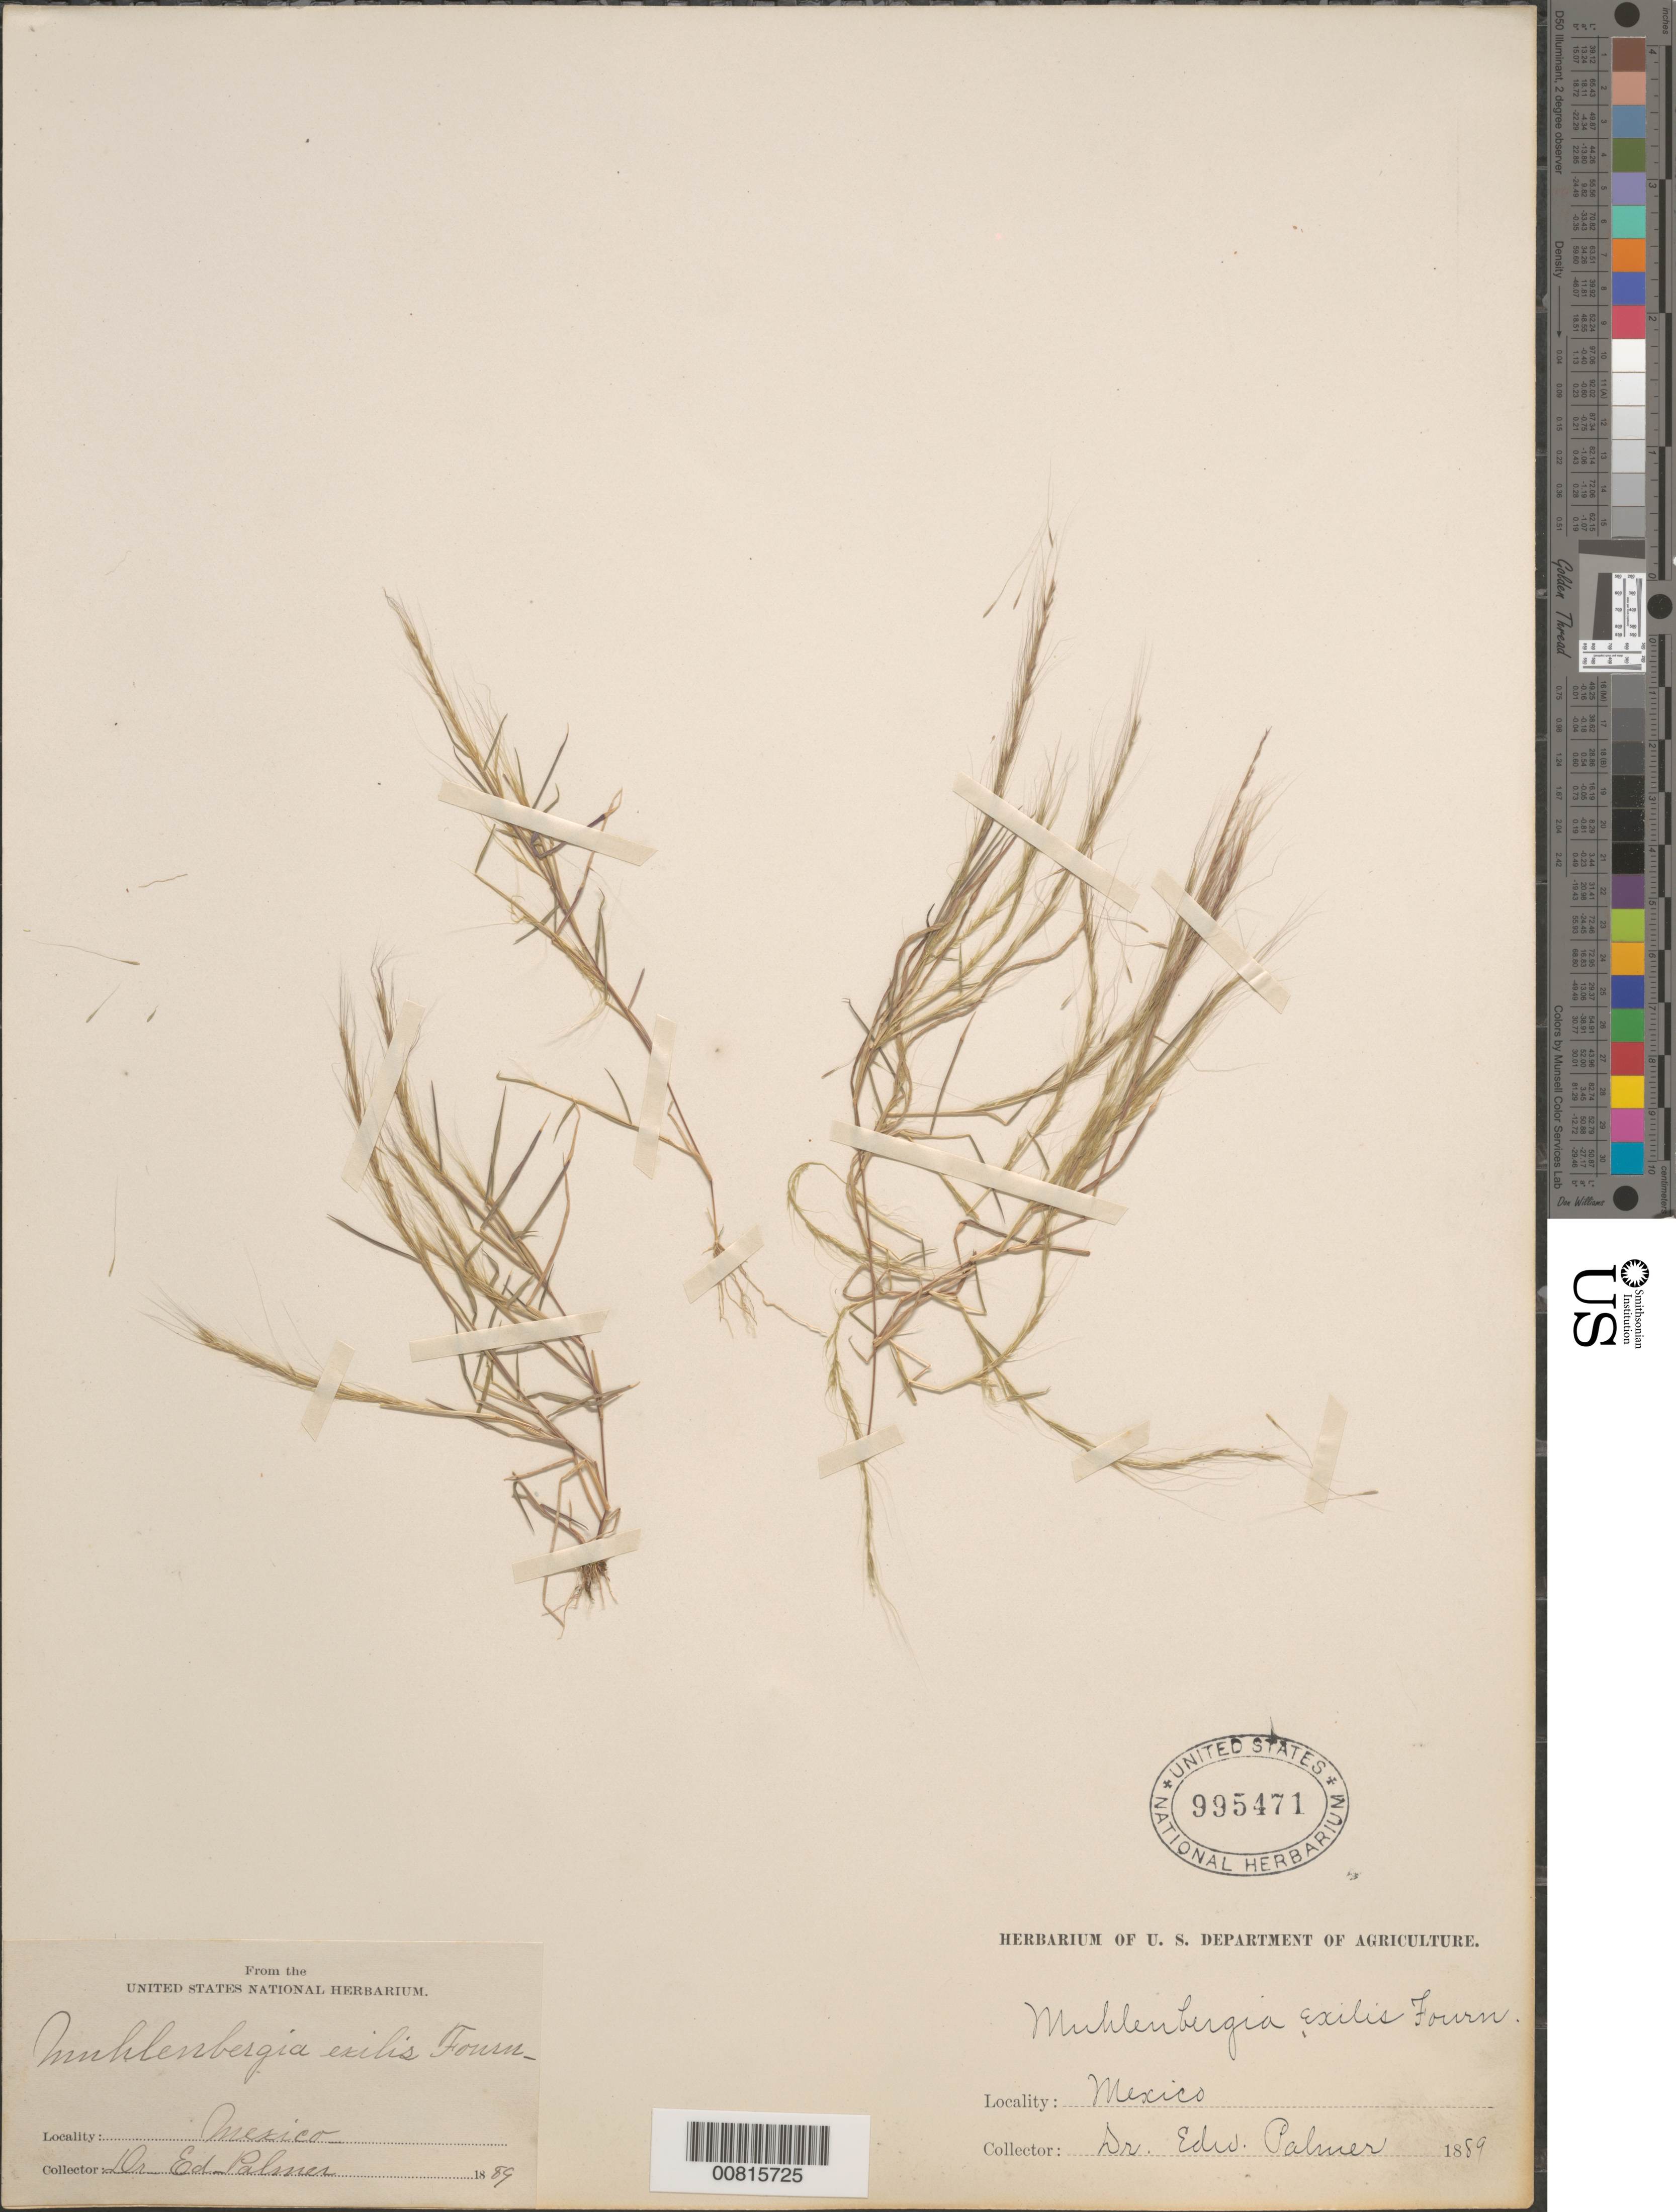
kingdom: Plantae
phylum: Tracheophyta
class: Liliopsida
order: Poales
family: Poaceae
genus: Muhlenbergia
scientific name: Muhlenbergia tenella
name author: (Kunth) Trin.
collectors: E. Palmer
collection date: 1889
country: Mexico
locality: Mexico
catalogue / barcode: US 995471